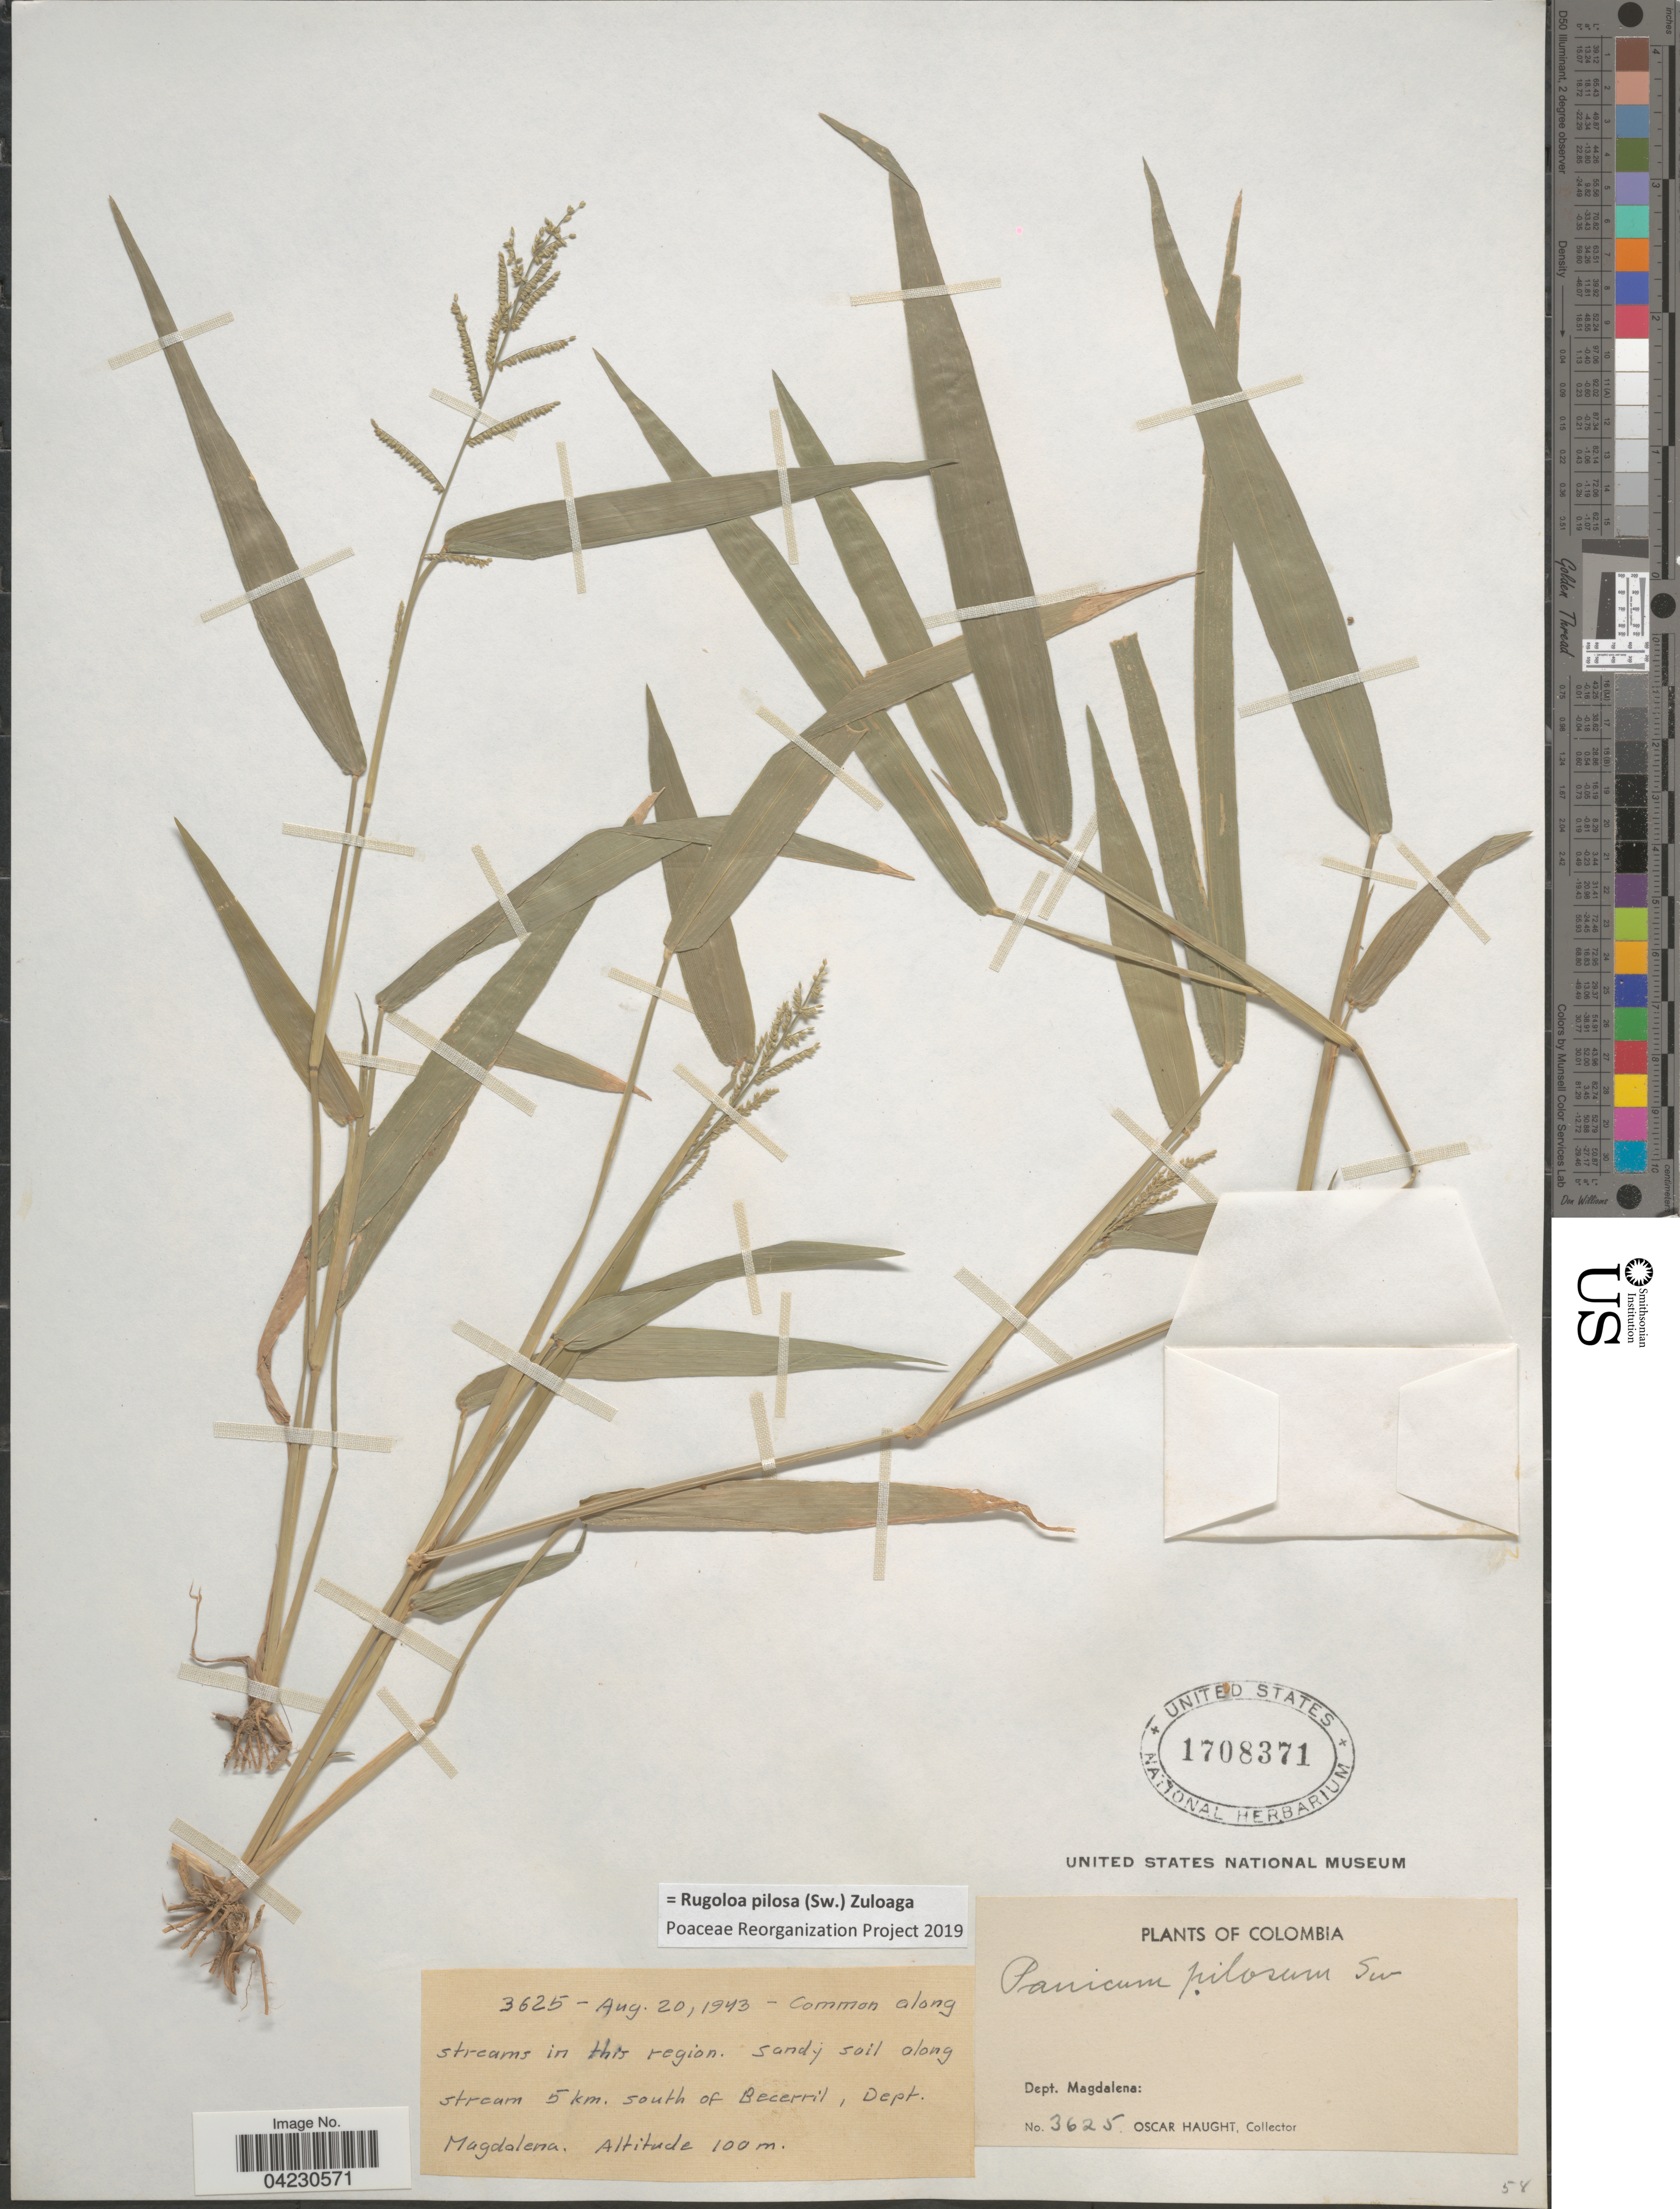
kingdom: Plantae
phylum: Tracheophyta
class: Liliopsida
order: Poales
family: Poaceae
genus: Rugoloa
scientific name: Rugoloa pilosa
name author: (Sw.) Zuloaga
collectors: O. L. Haught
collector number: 3625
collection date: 1943-08-20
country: Colombia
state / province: Magdalena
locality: Sandy soil along stream 5 km. south of Becerril, Dept. Magdalena.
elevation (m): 100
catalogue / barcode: US 1708371